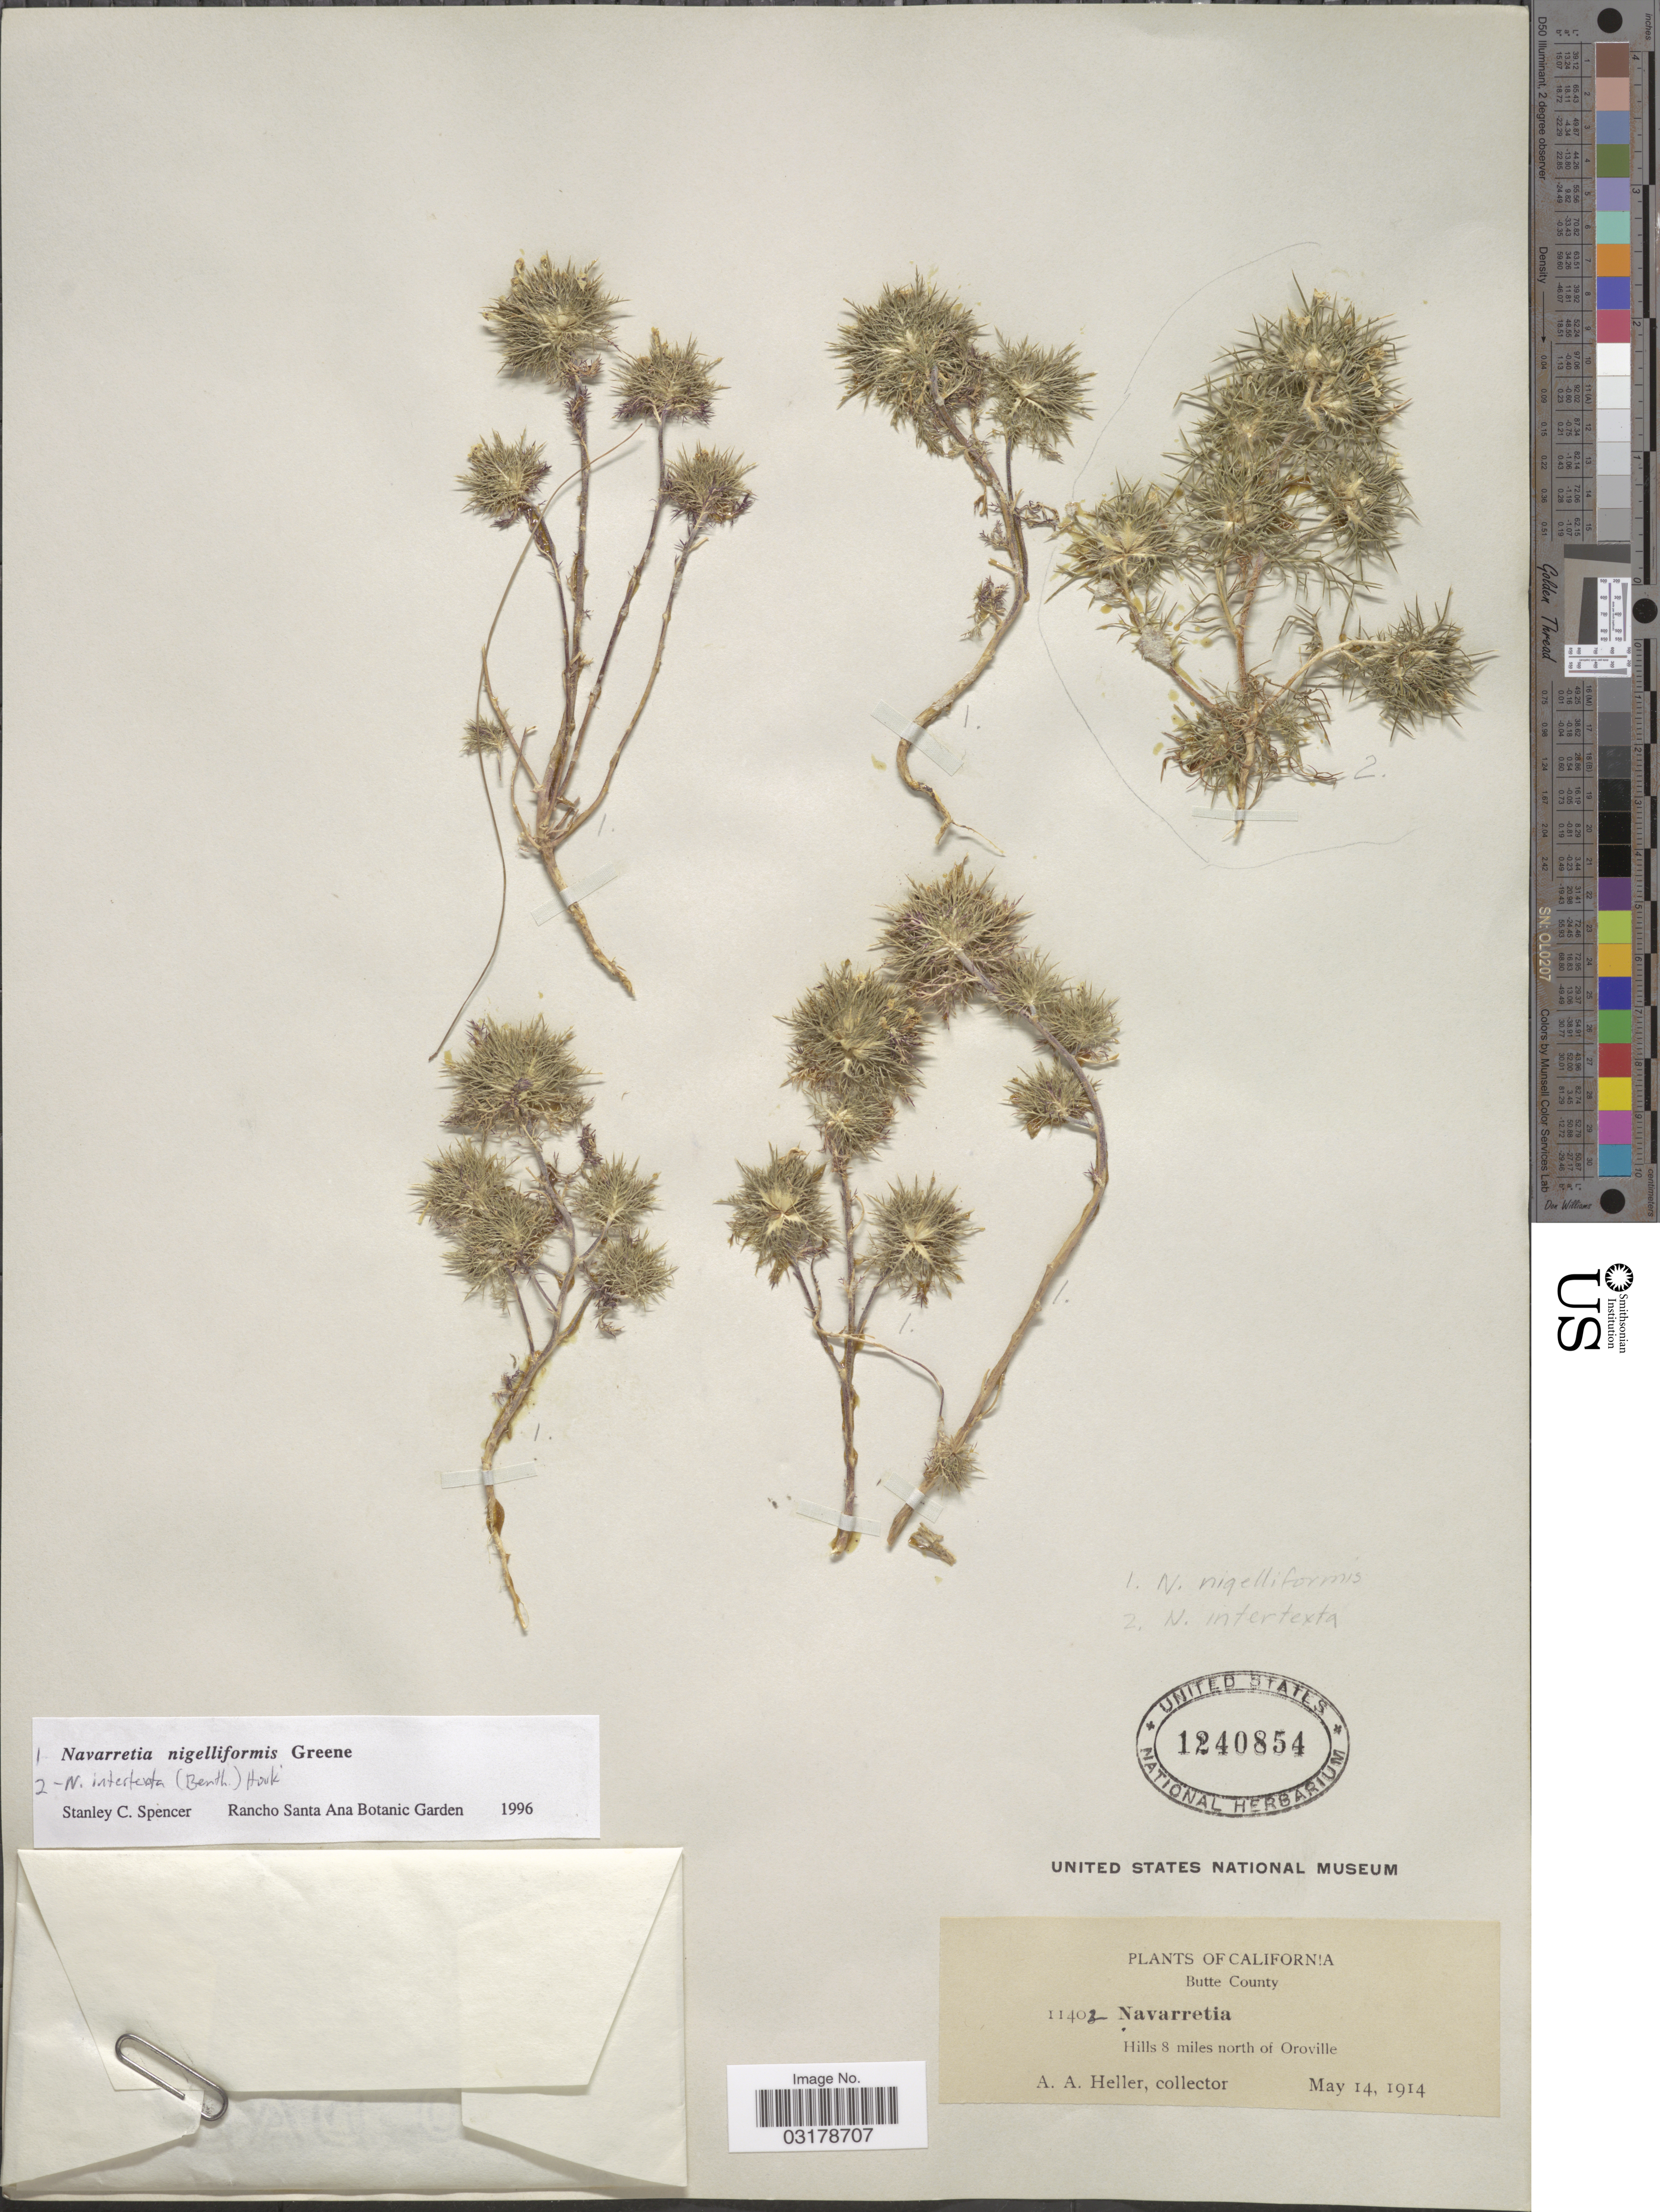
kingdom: Plantae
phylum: Tracheophyta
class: Magnoliopsida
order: Ericales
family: Polemoniaceae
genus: Navarretia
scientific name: Navarretia nigelliformis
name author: Greene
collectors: A. A. Heller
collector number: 11402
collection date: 1914-05-14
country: United States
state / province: California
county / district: Butte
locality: Butte County. Hills 8 miles north of Oroville.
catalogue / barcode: US 1240854